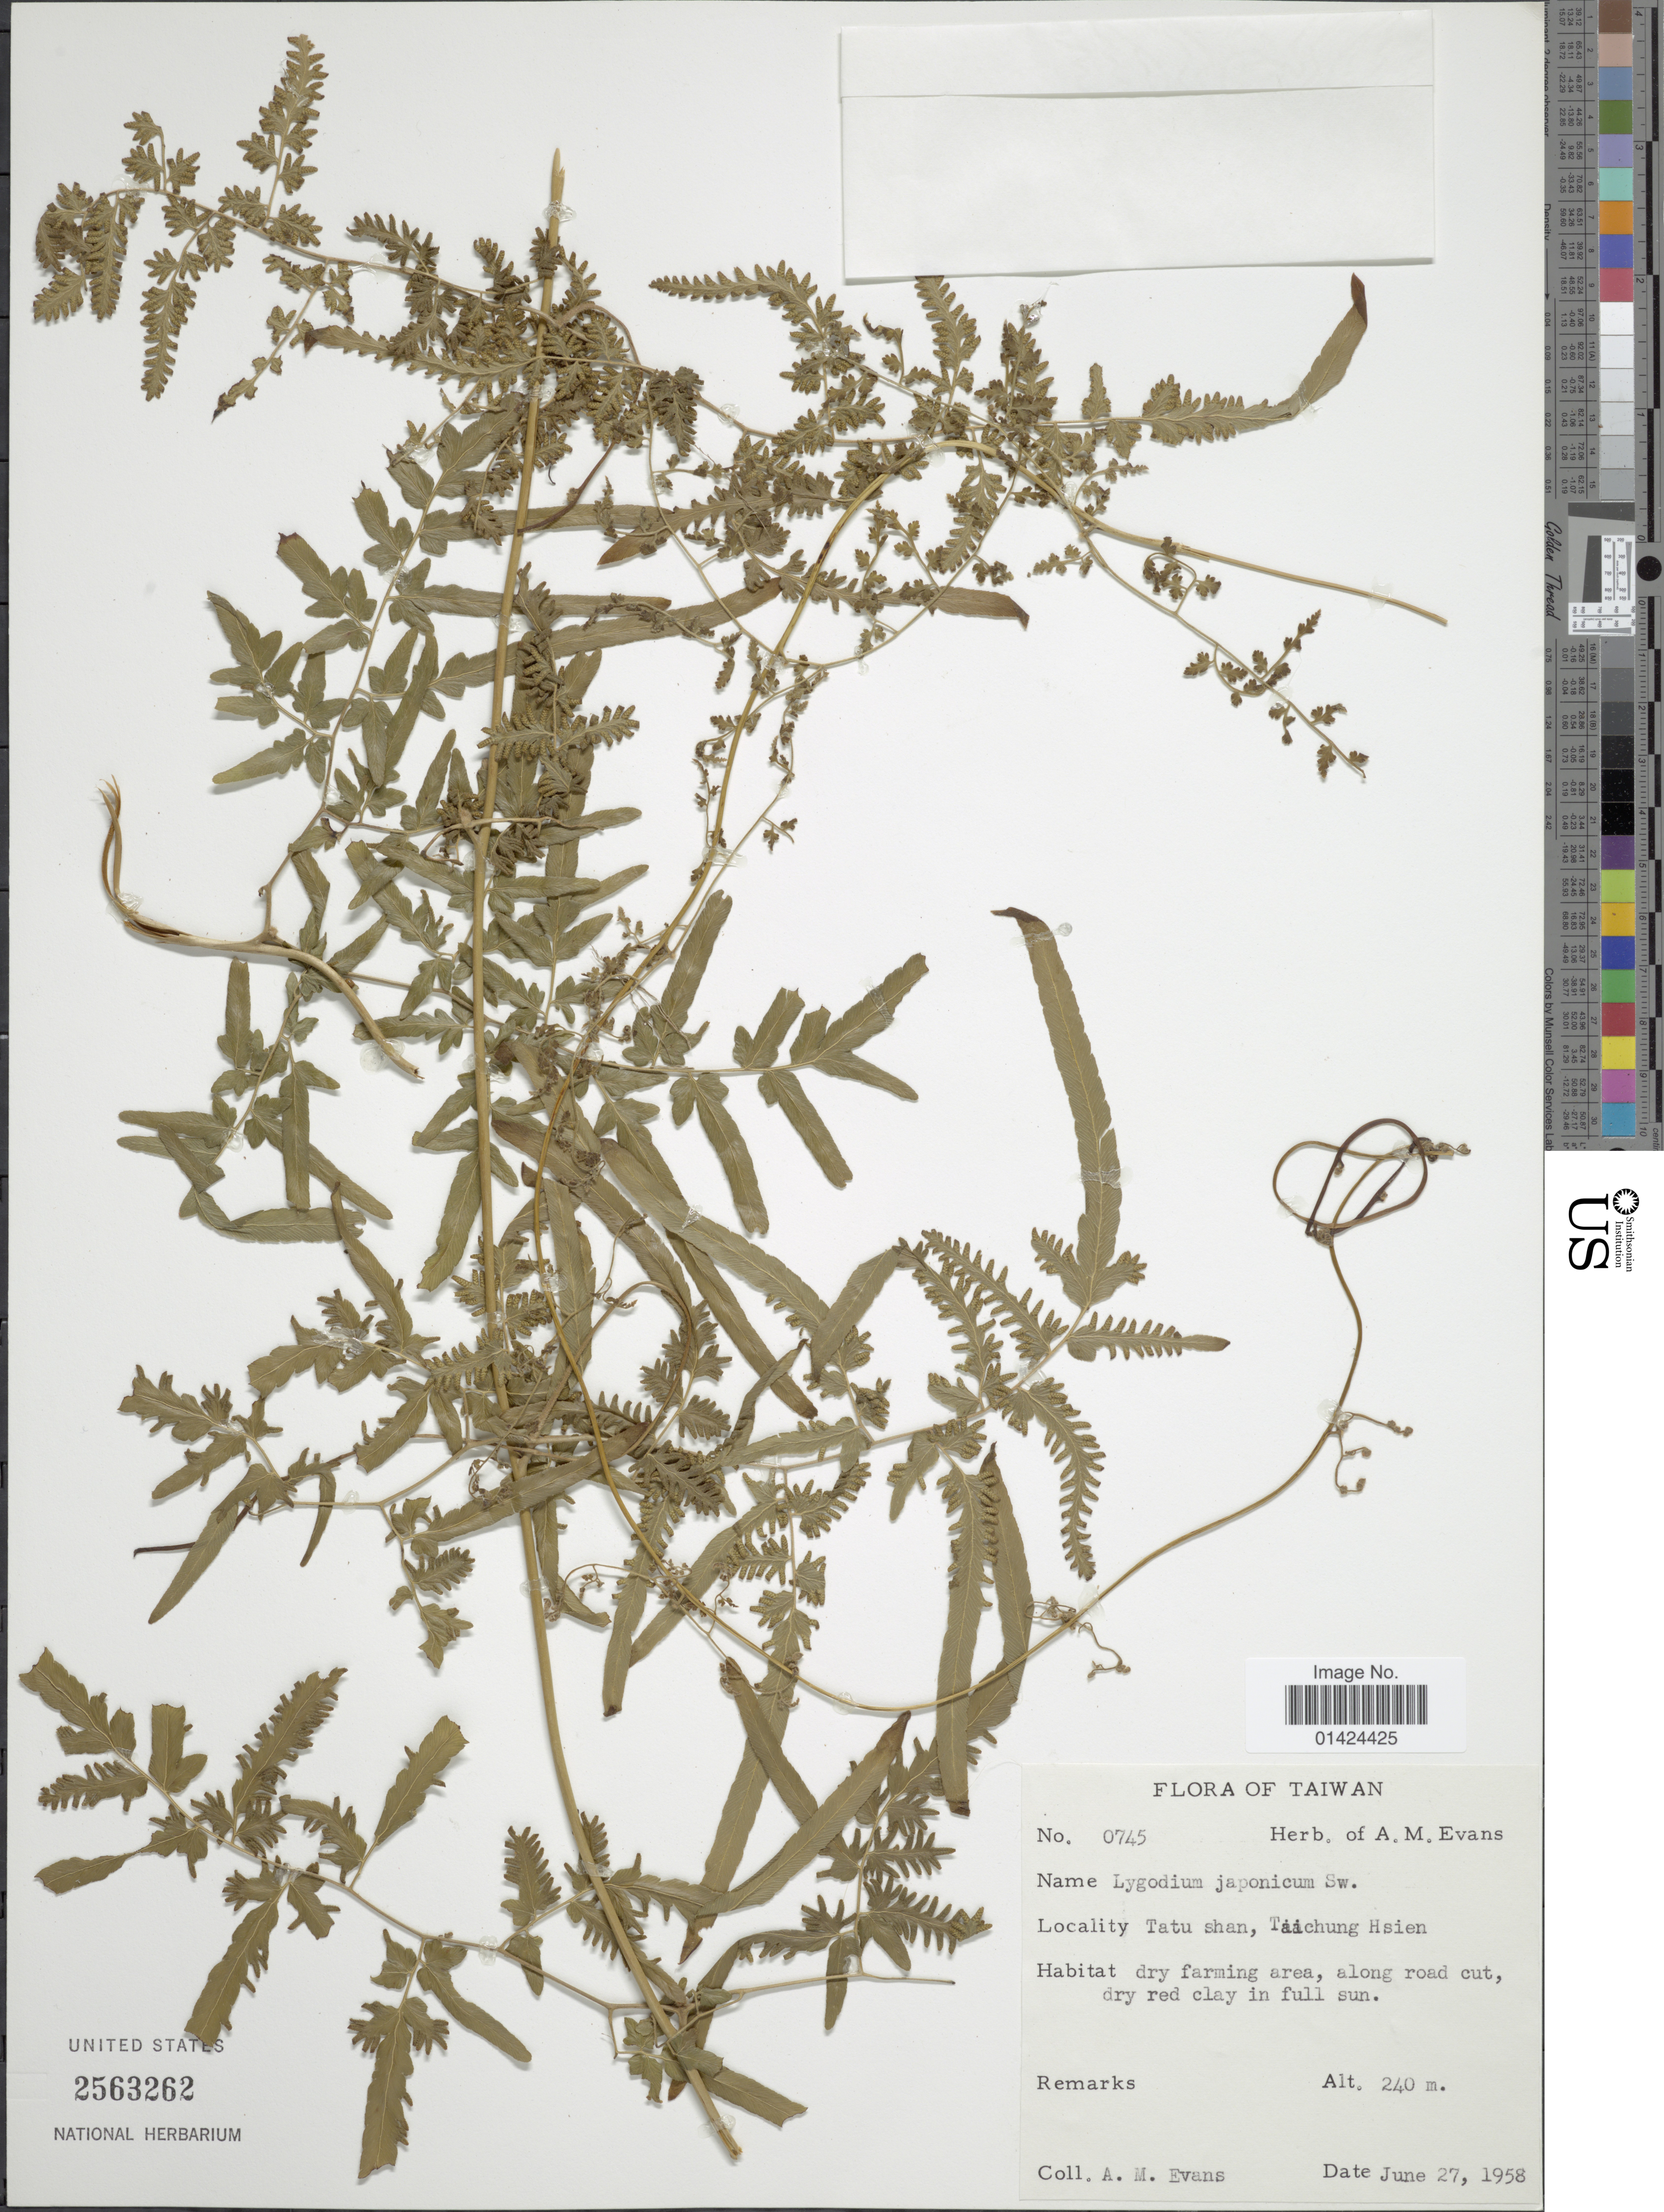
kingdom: Plantae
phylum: Tracheophyta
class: Polypodiopsida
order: Schizaeales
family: Lygodiaceae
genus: Lygodium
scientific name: Lygodium japonicum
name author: (Thunb.) Sw.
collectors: A. M. Evans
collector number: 0745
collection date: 1958-06-27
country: Taiwan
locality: Tatu shan, Taichung Hsien.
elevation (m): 240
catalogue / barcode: US 2563262